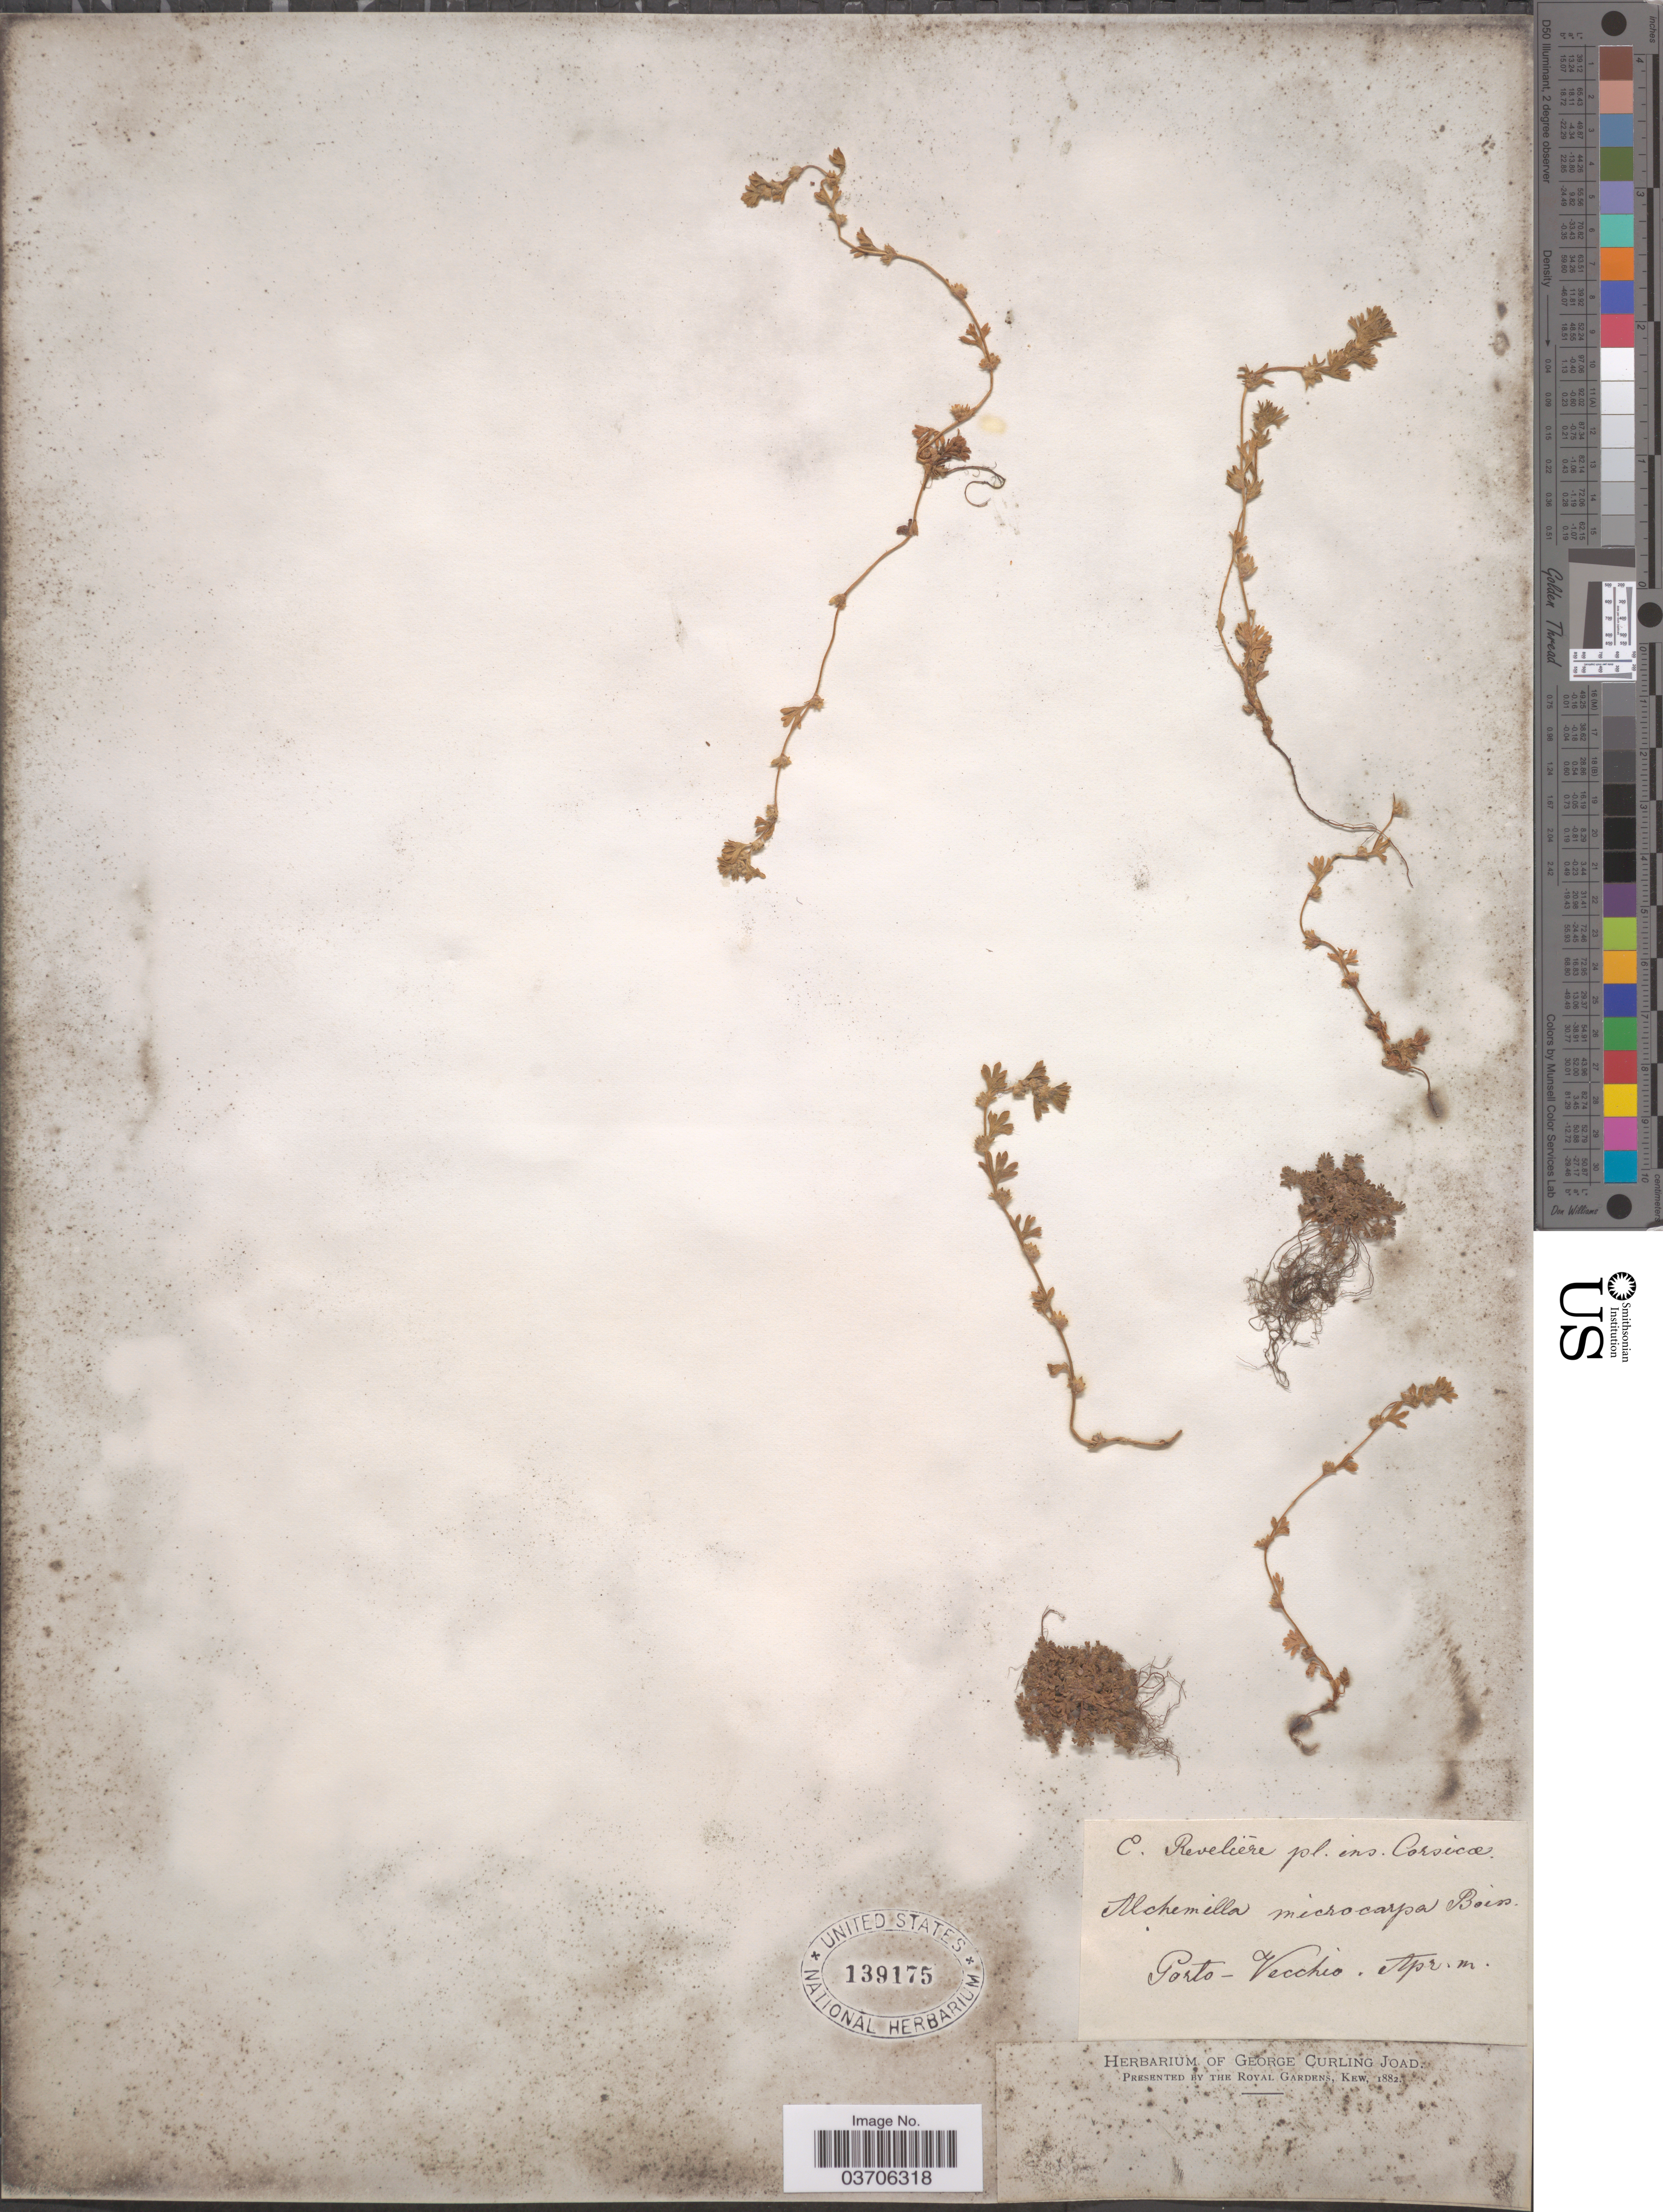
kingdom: Plantae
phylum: Tracheophyta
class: Magnoliopsida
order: Rosales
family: Rosaceae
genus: Aphanes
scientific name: Aphanes australis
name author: Rydb.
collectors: E. Revelière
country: Portugal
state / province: Porto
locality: Pl. ins. Corsicæ. Vecchio.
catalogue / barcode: US 139175